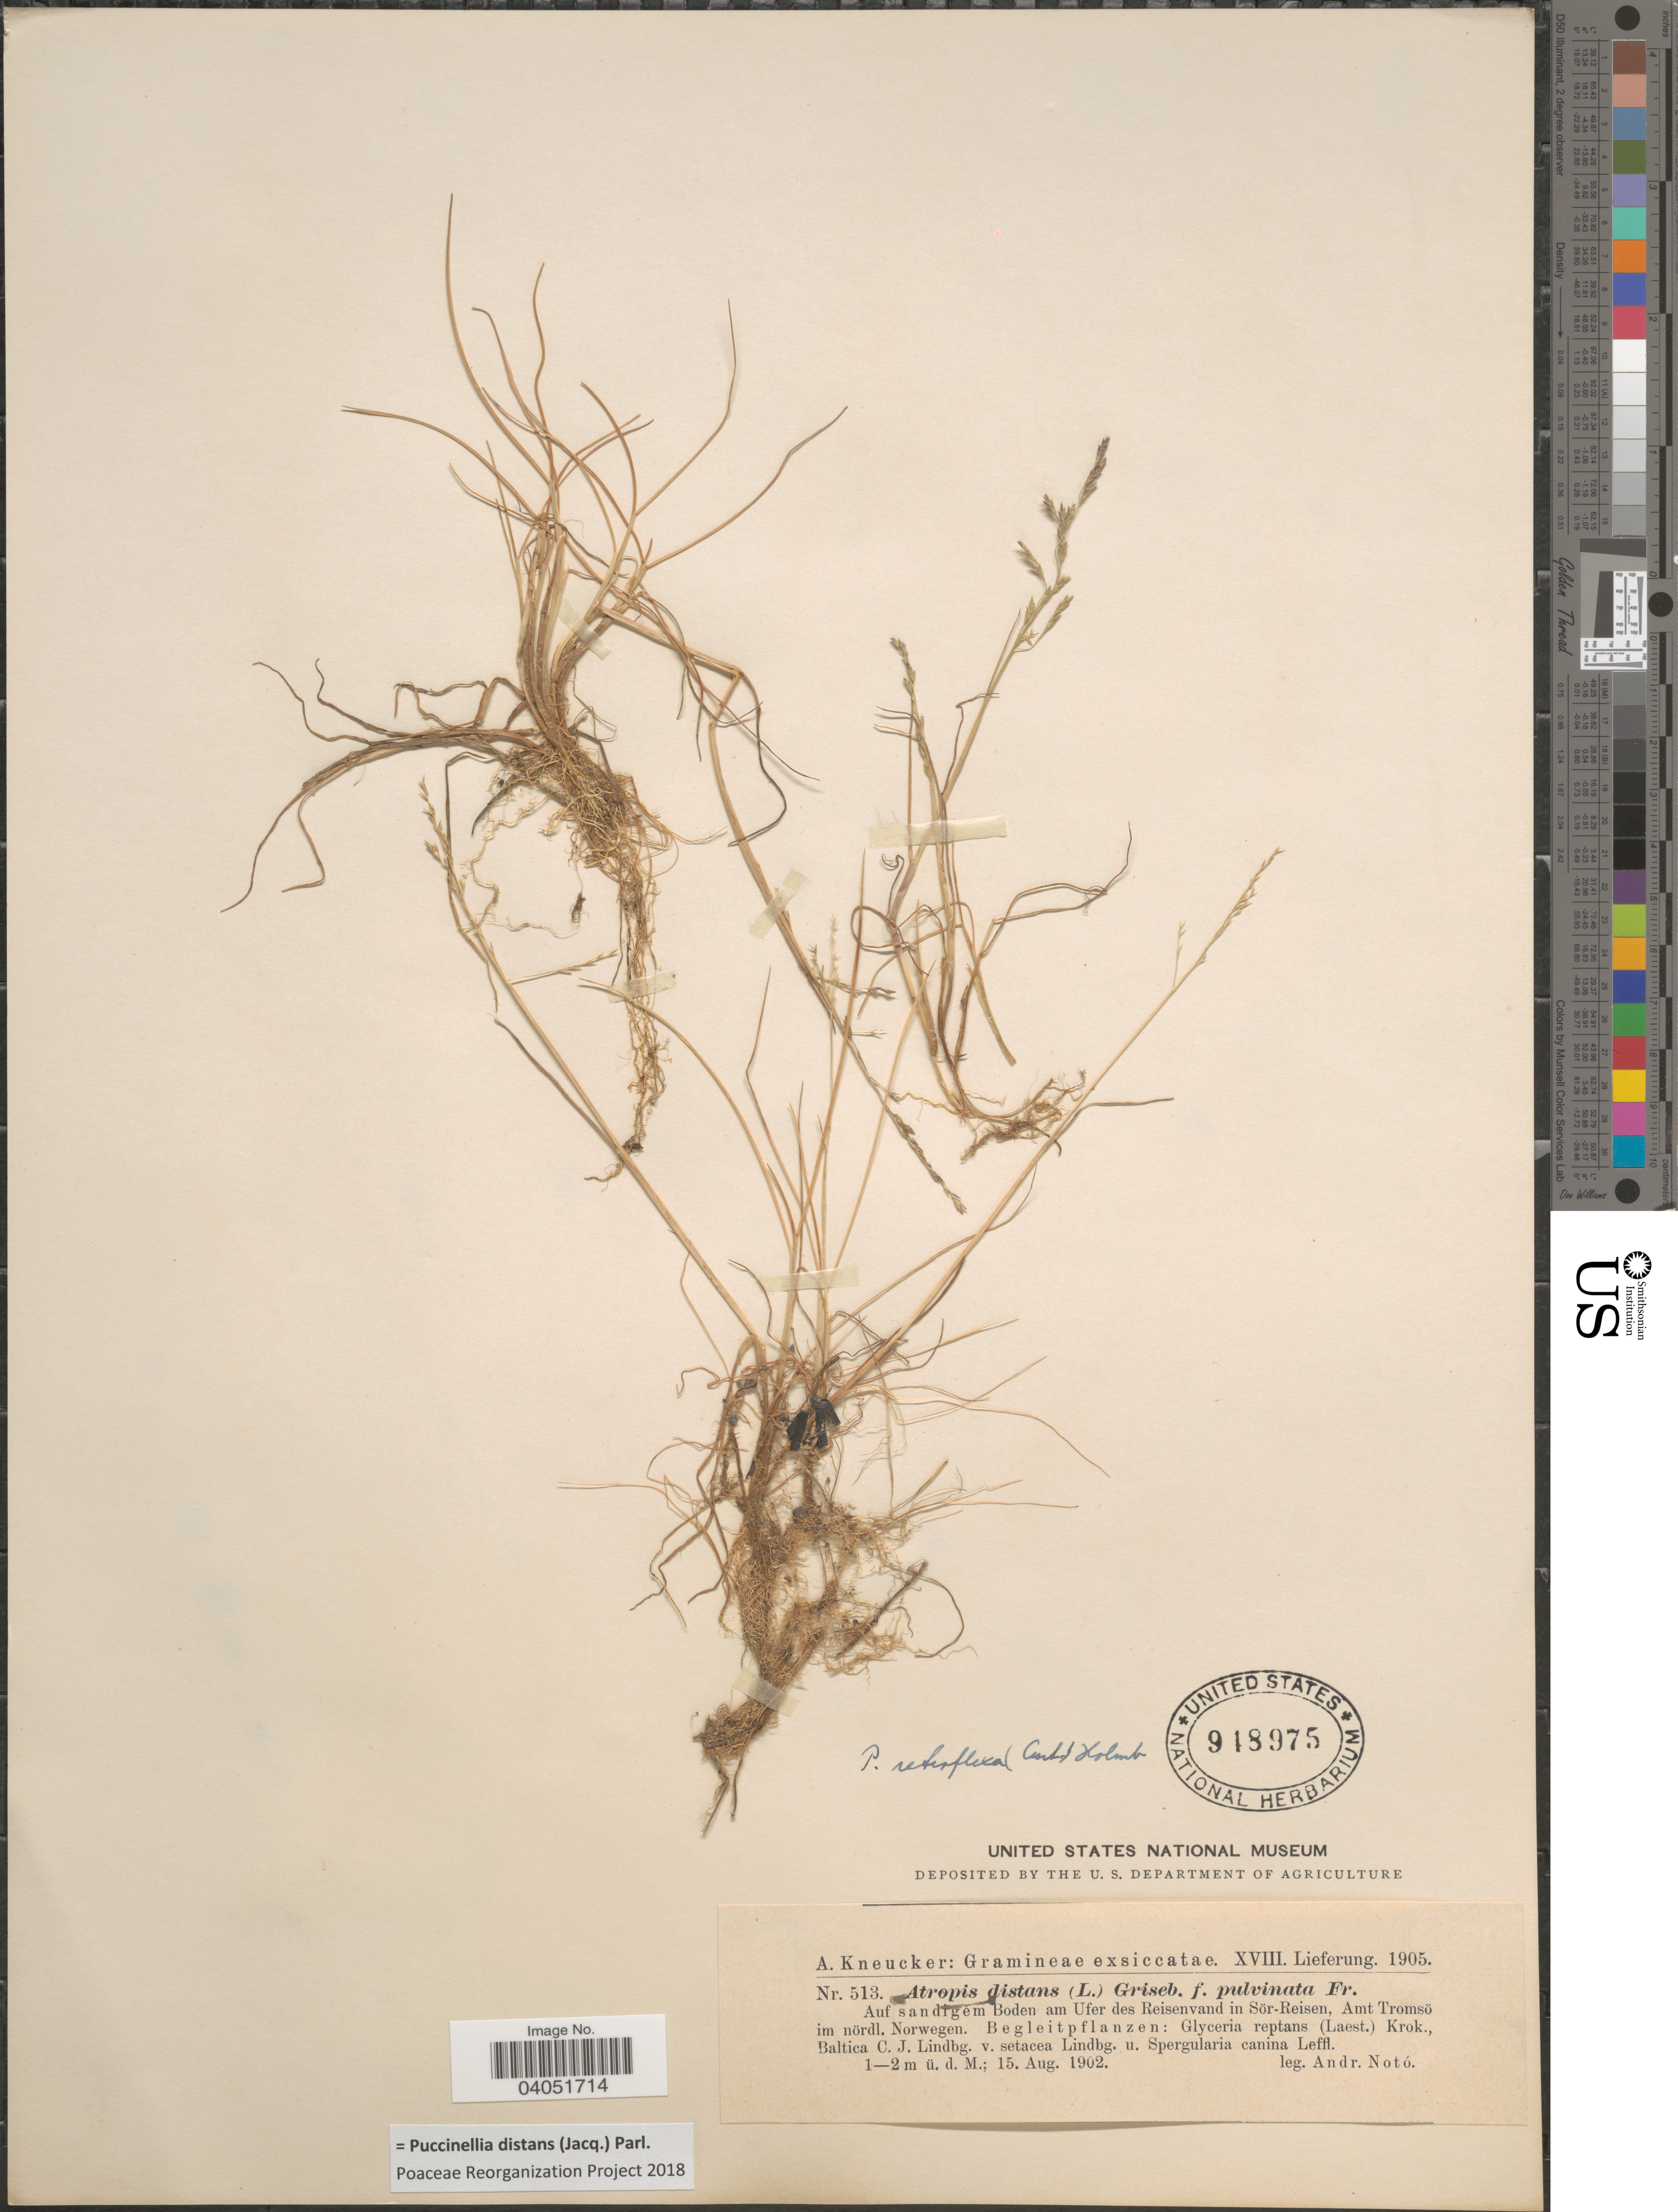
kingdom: Plantae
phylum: Tracheophyta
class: Liliopsida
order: Poales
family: Poaceae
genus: Puccinellia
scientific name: Puccinellia distans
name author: (Jacq.) Parl.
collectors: A. Noto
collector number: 513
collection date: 1902-08-15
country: Norway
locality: Auf sandigem Boden am Ufer des Reisenvand in Sör-Reisen, Amt Tromsö im nördl. Norwegen.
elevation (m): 1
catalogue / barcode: US 918975